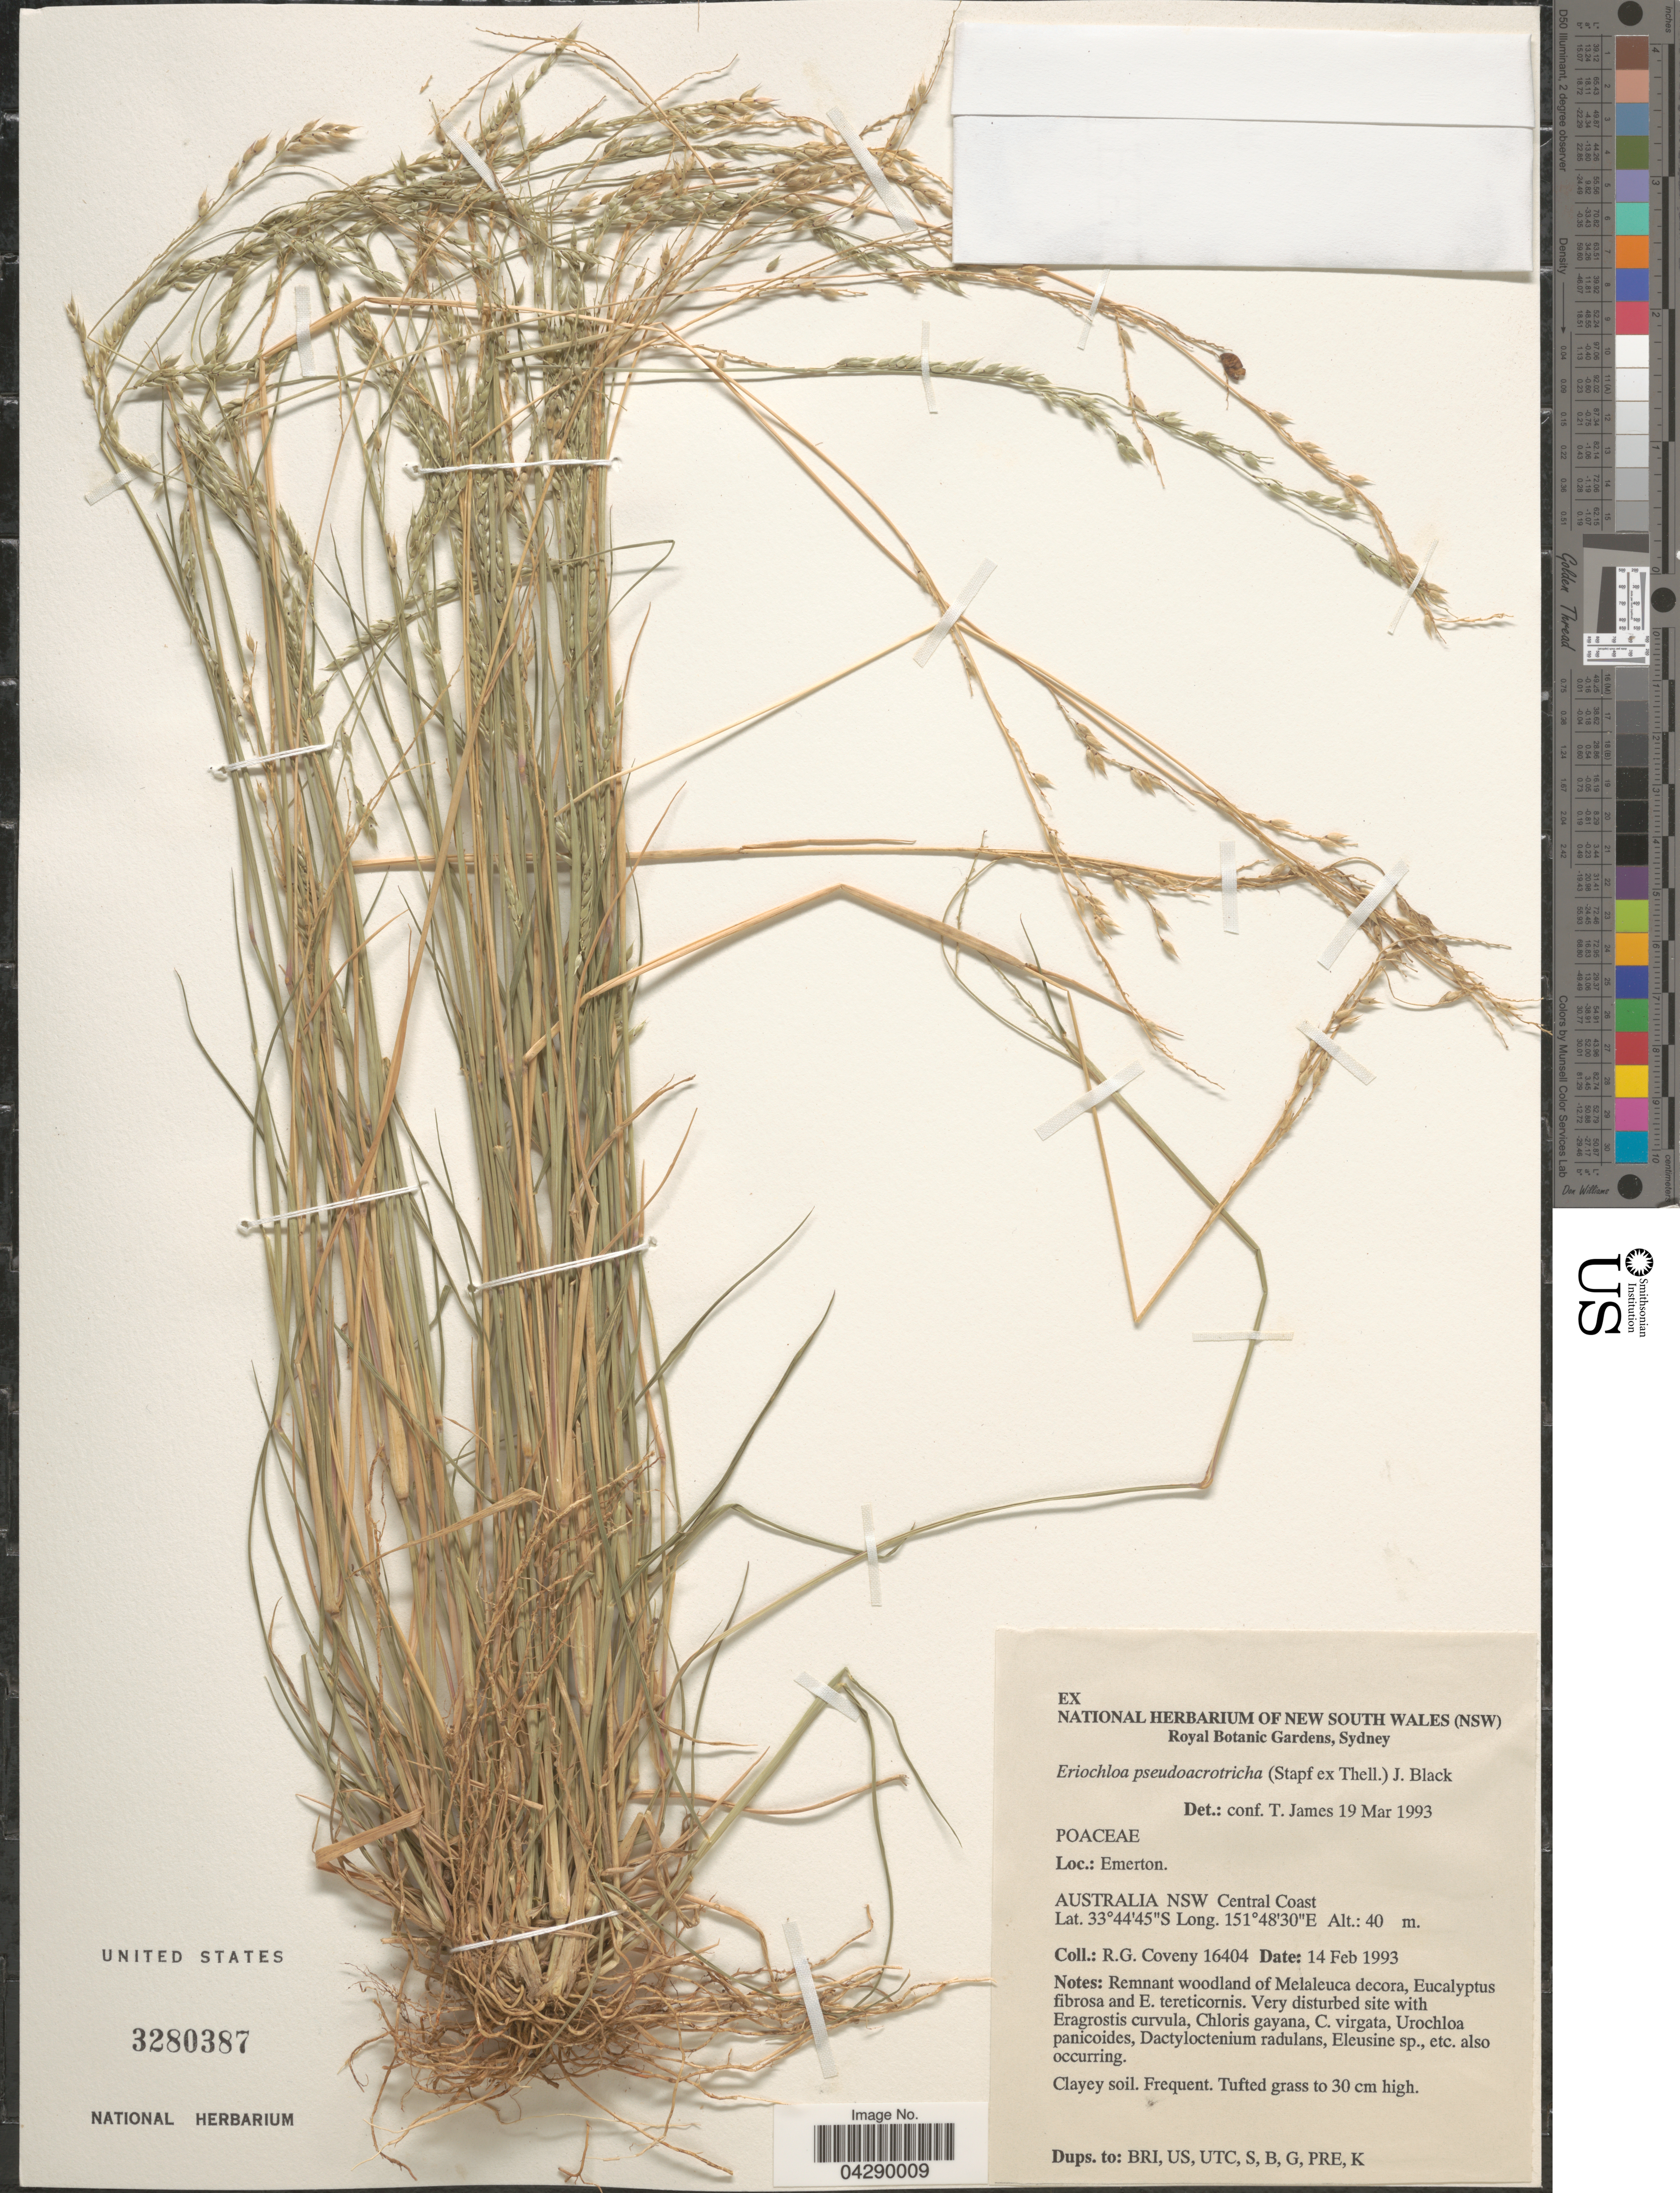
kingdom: Plantae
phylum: Tracheophyta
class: Liliopsida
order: Poales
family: Poaceae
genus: Eriochloa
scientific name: Eriochloa pseudoacrotricha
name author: (Stapf & Thell.) J.M. Black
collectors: R. Coveny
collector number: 16404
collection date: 1993-02-14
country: Australia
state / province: New South Wales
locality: NSW Central Coast.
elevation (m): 40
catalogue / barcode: US 3280387